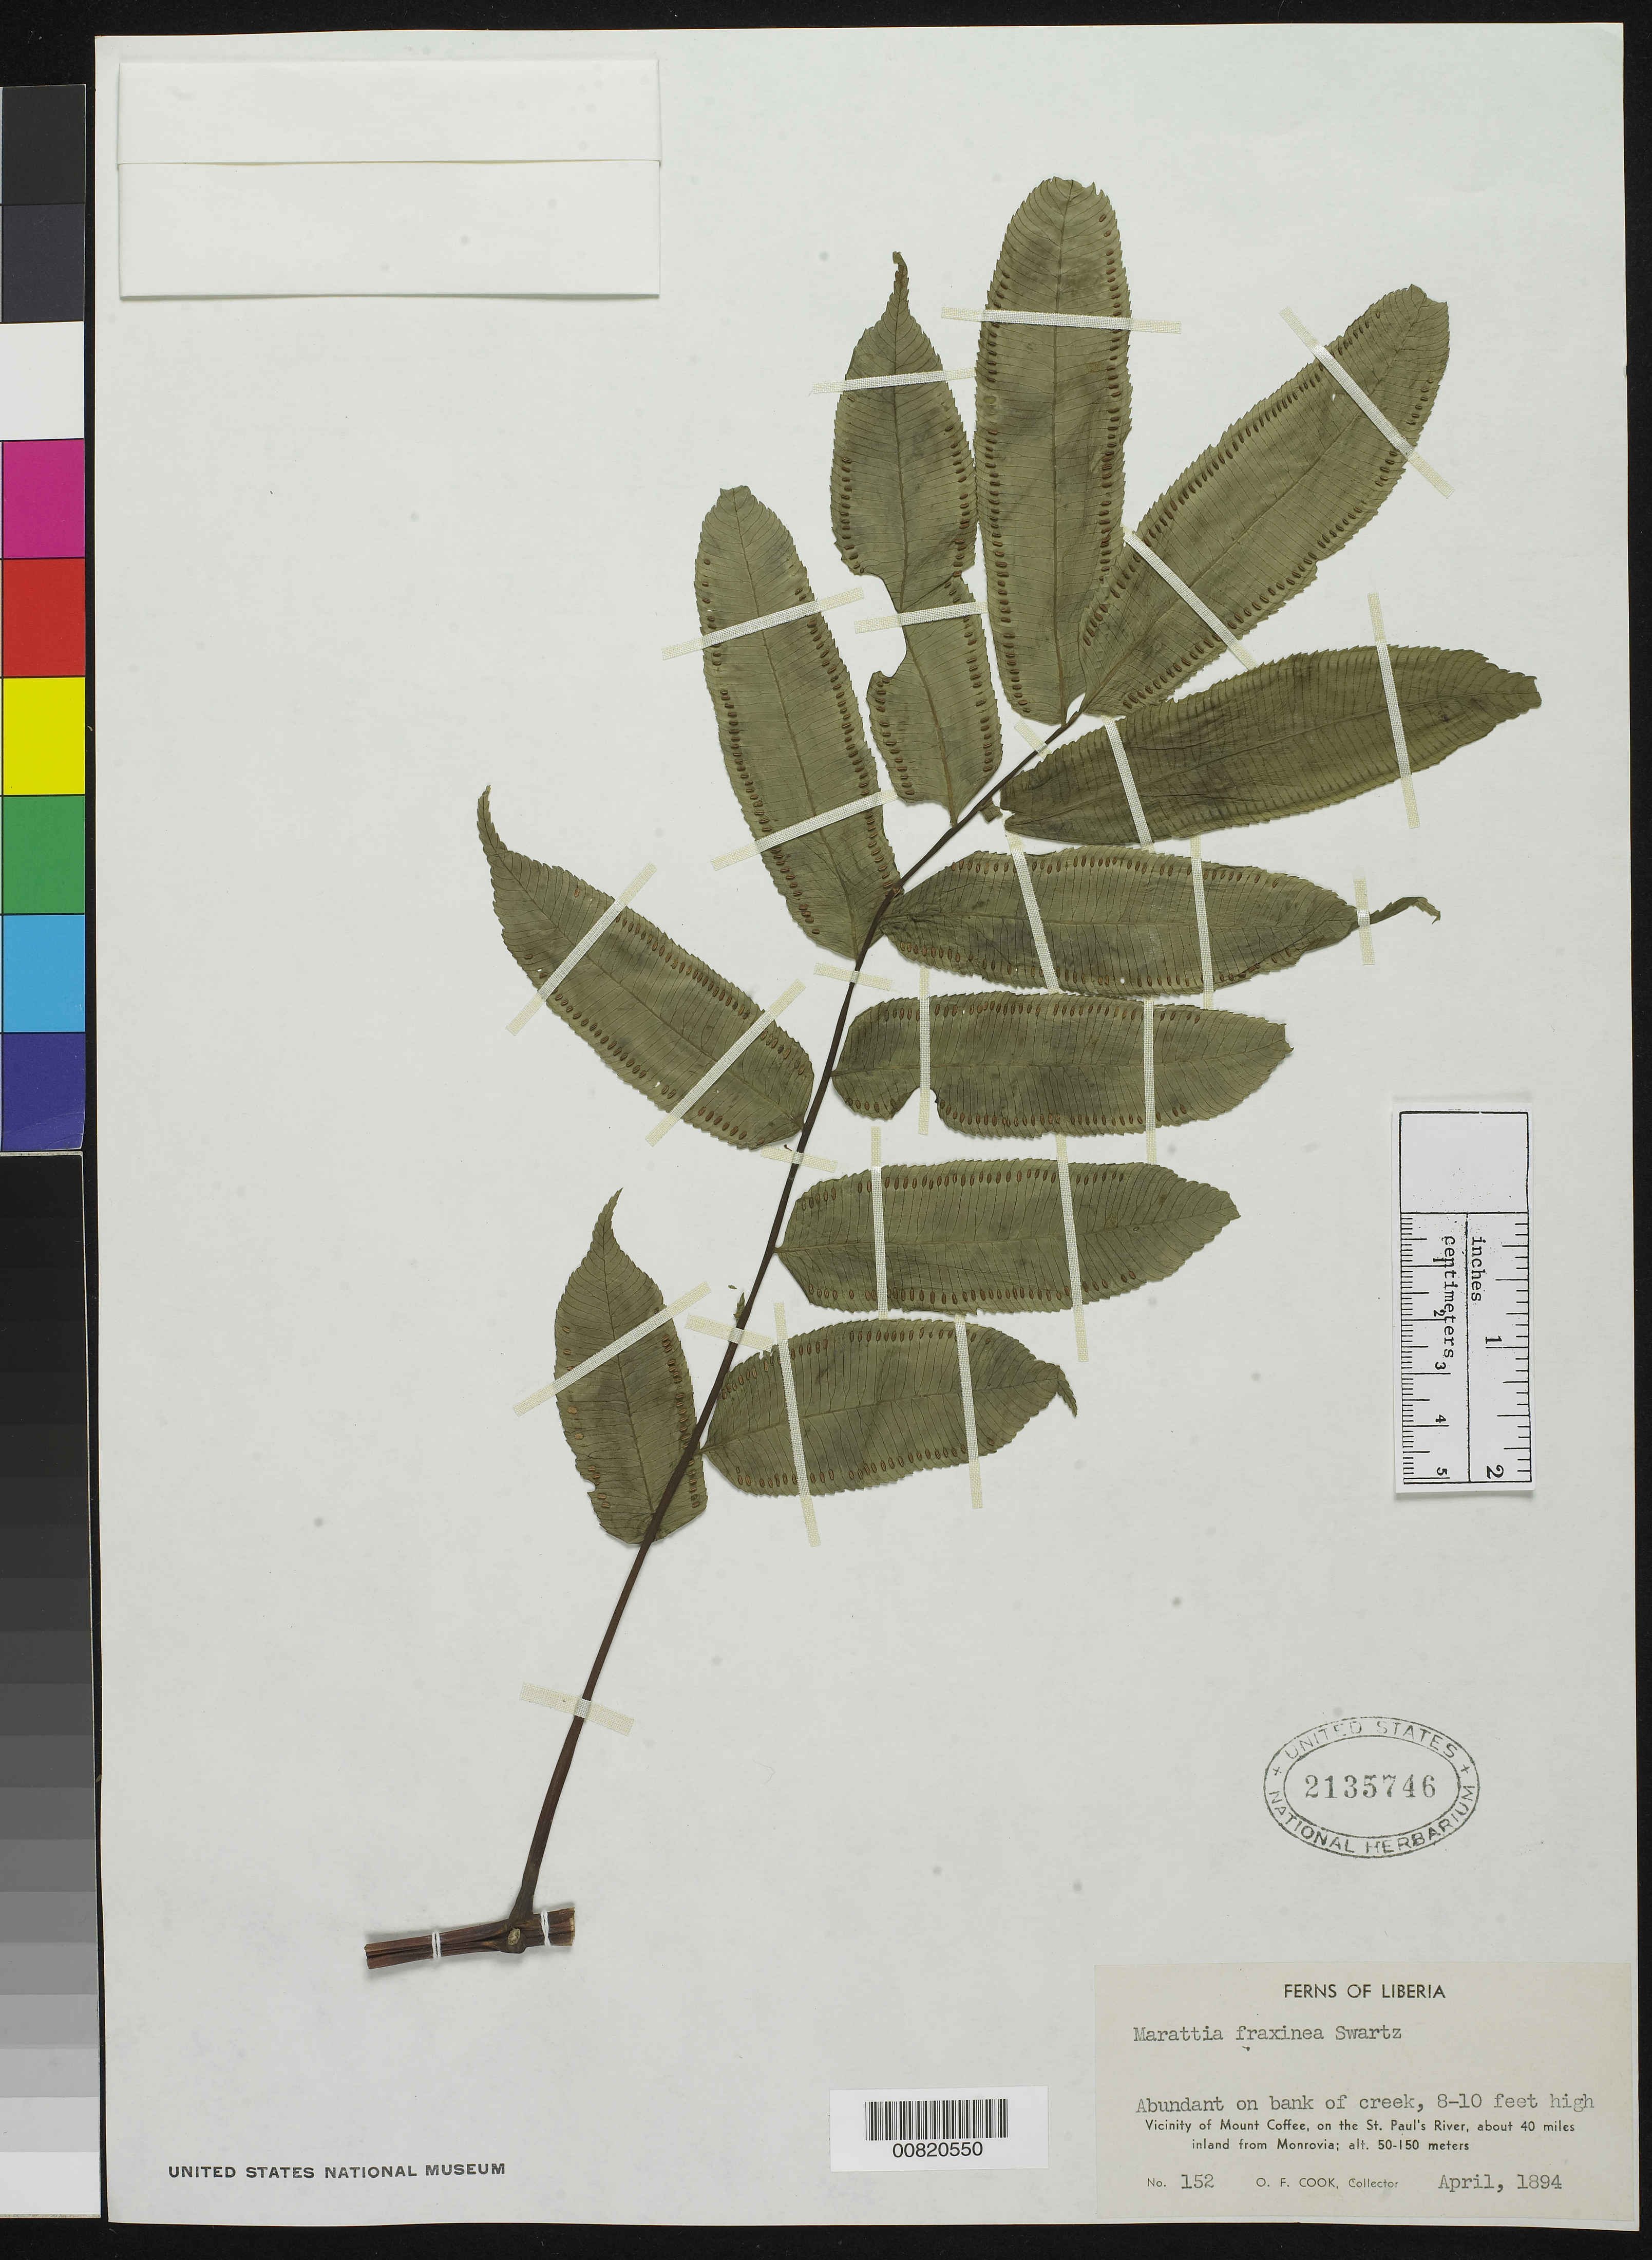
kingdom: Plantae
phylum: Tracheophyta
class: Polypodiopsida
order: Marattiales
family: Marattiaceae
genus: Ptisana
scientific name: Ptisana fraxinea var. fraxinea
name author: (Sm.) Murdock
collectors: O. F. Cook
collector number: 152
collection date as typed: Apr 1894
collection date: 1894-04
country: Liberia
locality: Vicinity of Mt. Coffee, on the St. Paul's River, about 40 miles inland from Monrovia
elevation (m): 50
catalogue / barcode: US 2135746